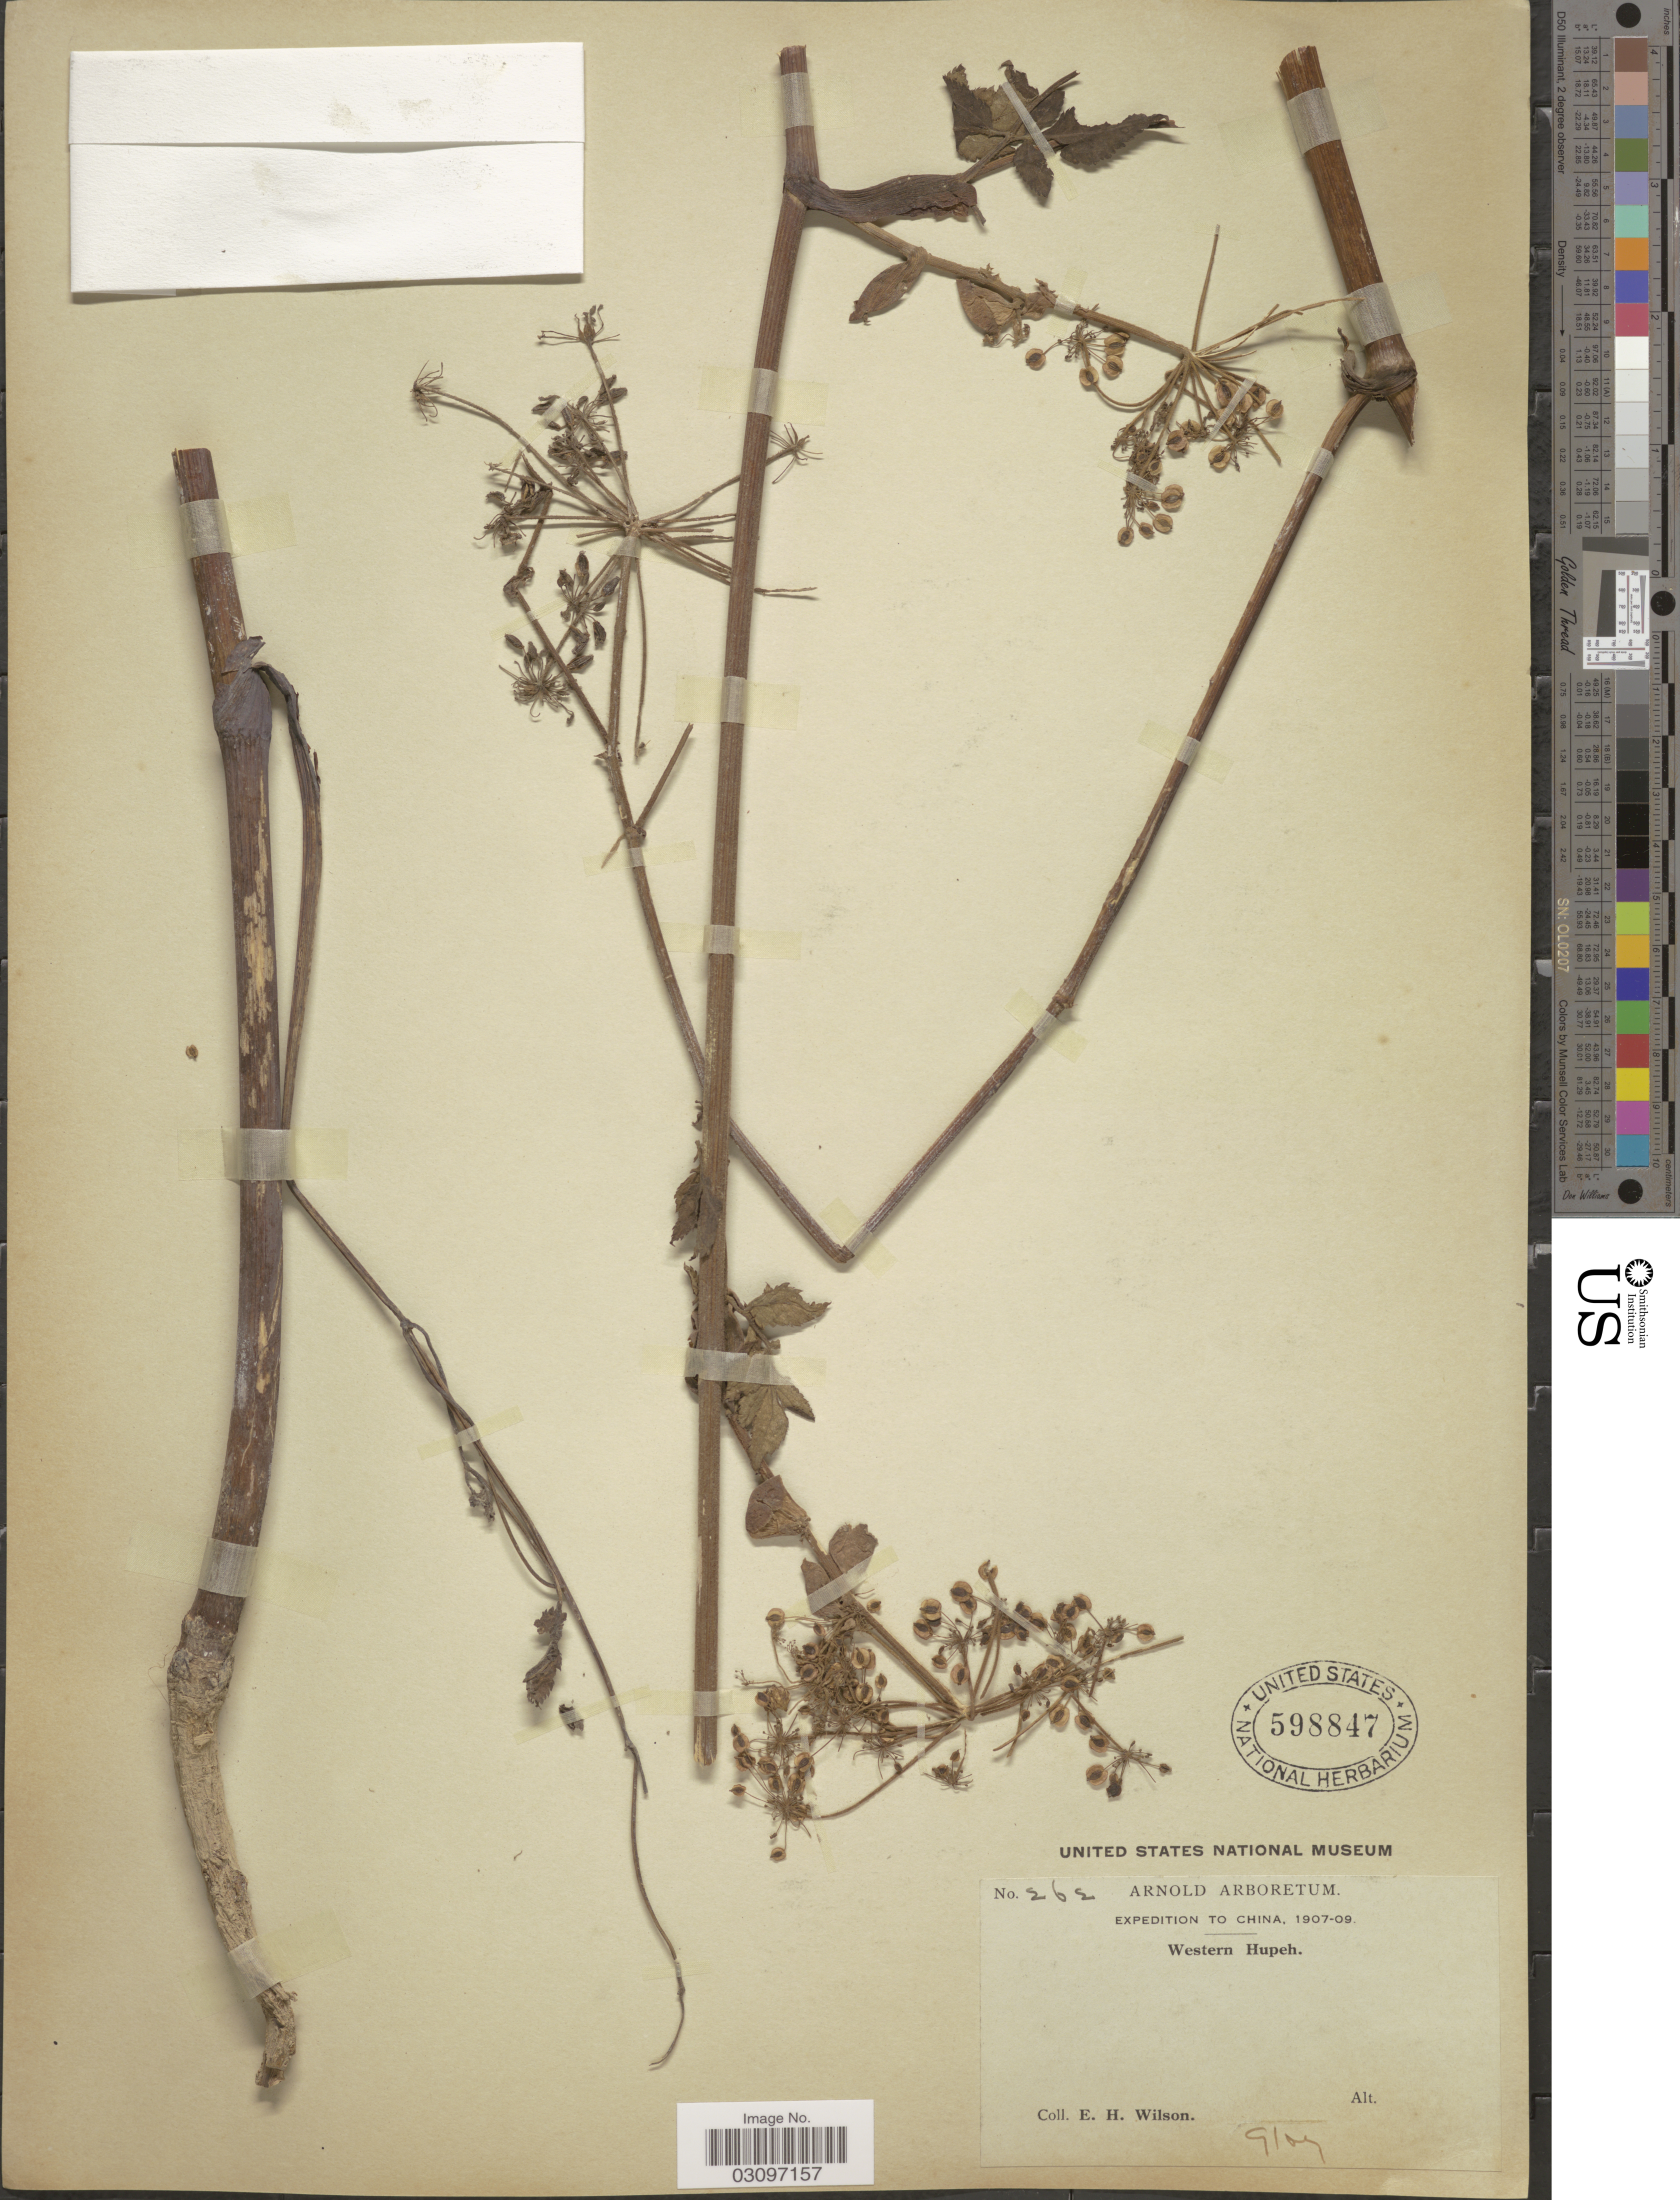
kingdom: Plantae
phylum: Tracheophyta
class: Magnoliopsida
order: Apiales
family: Apiaceae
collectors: E. Wilson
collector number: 262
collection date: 1907-09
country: China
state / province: Hubei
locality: Western Hupeh.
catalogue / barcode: US 598847